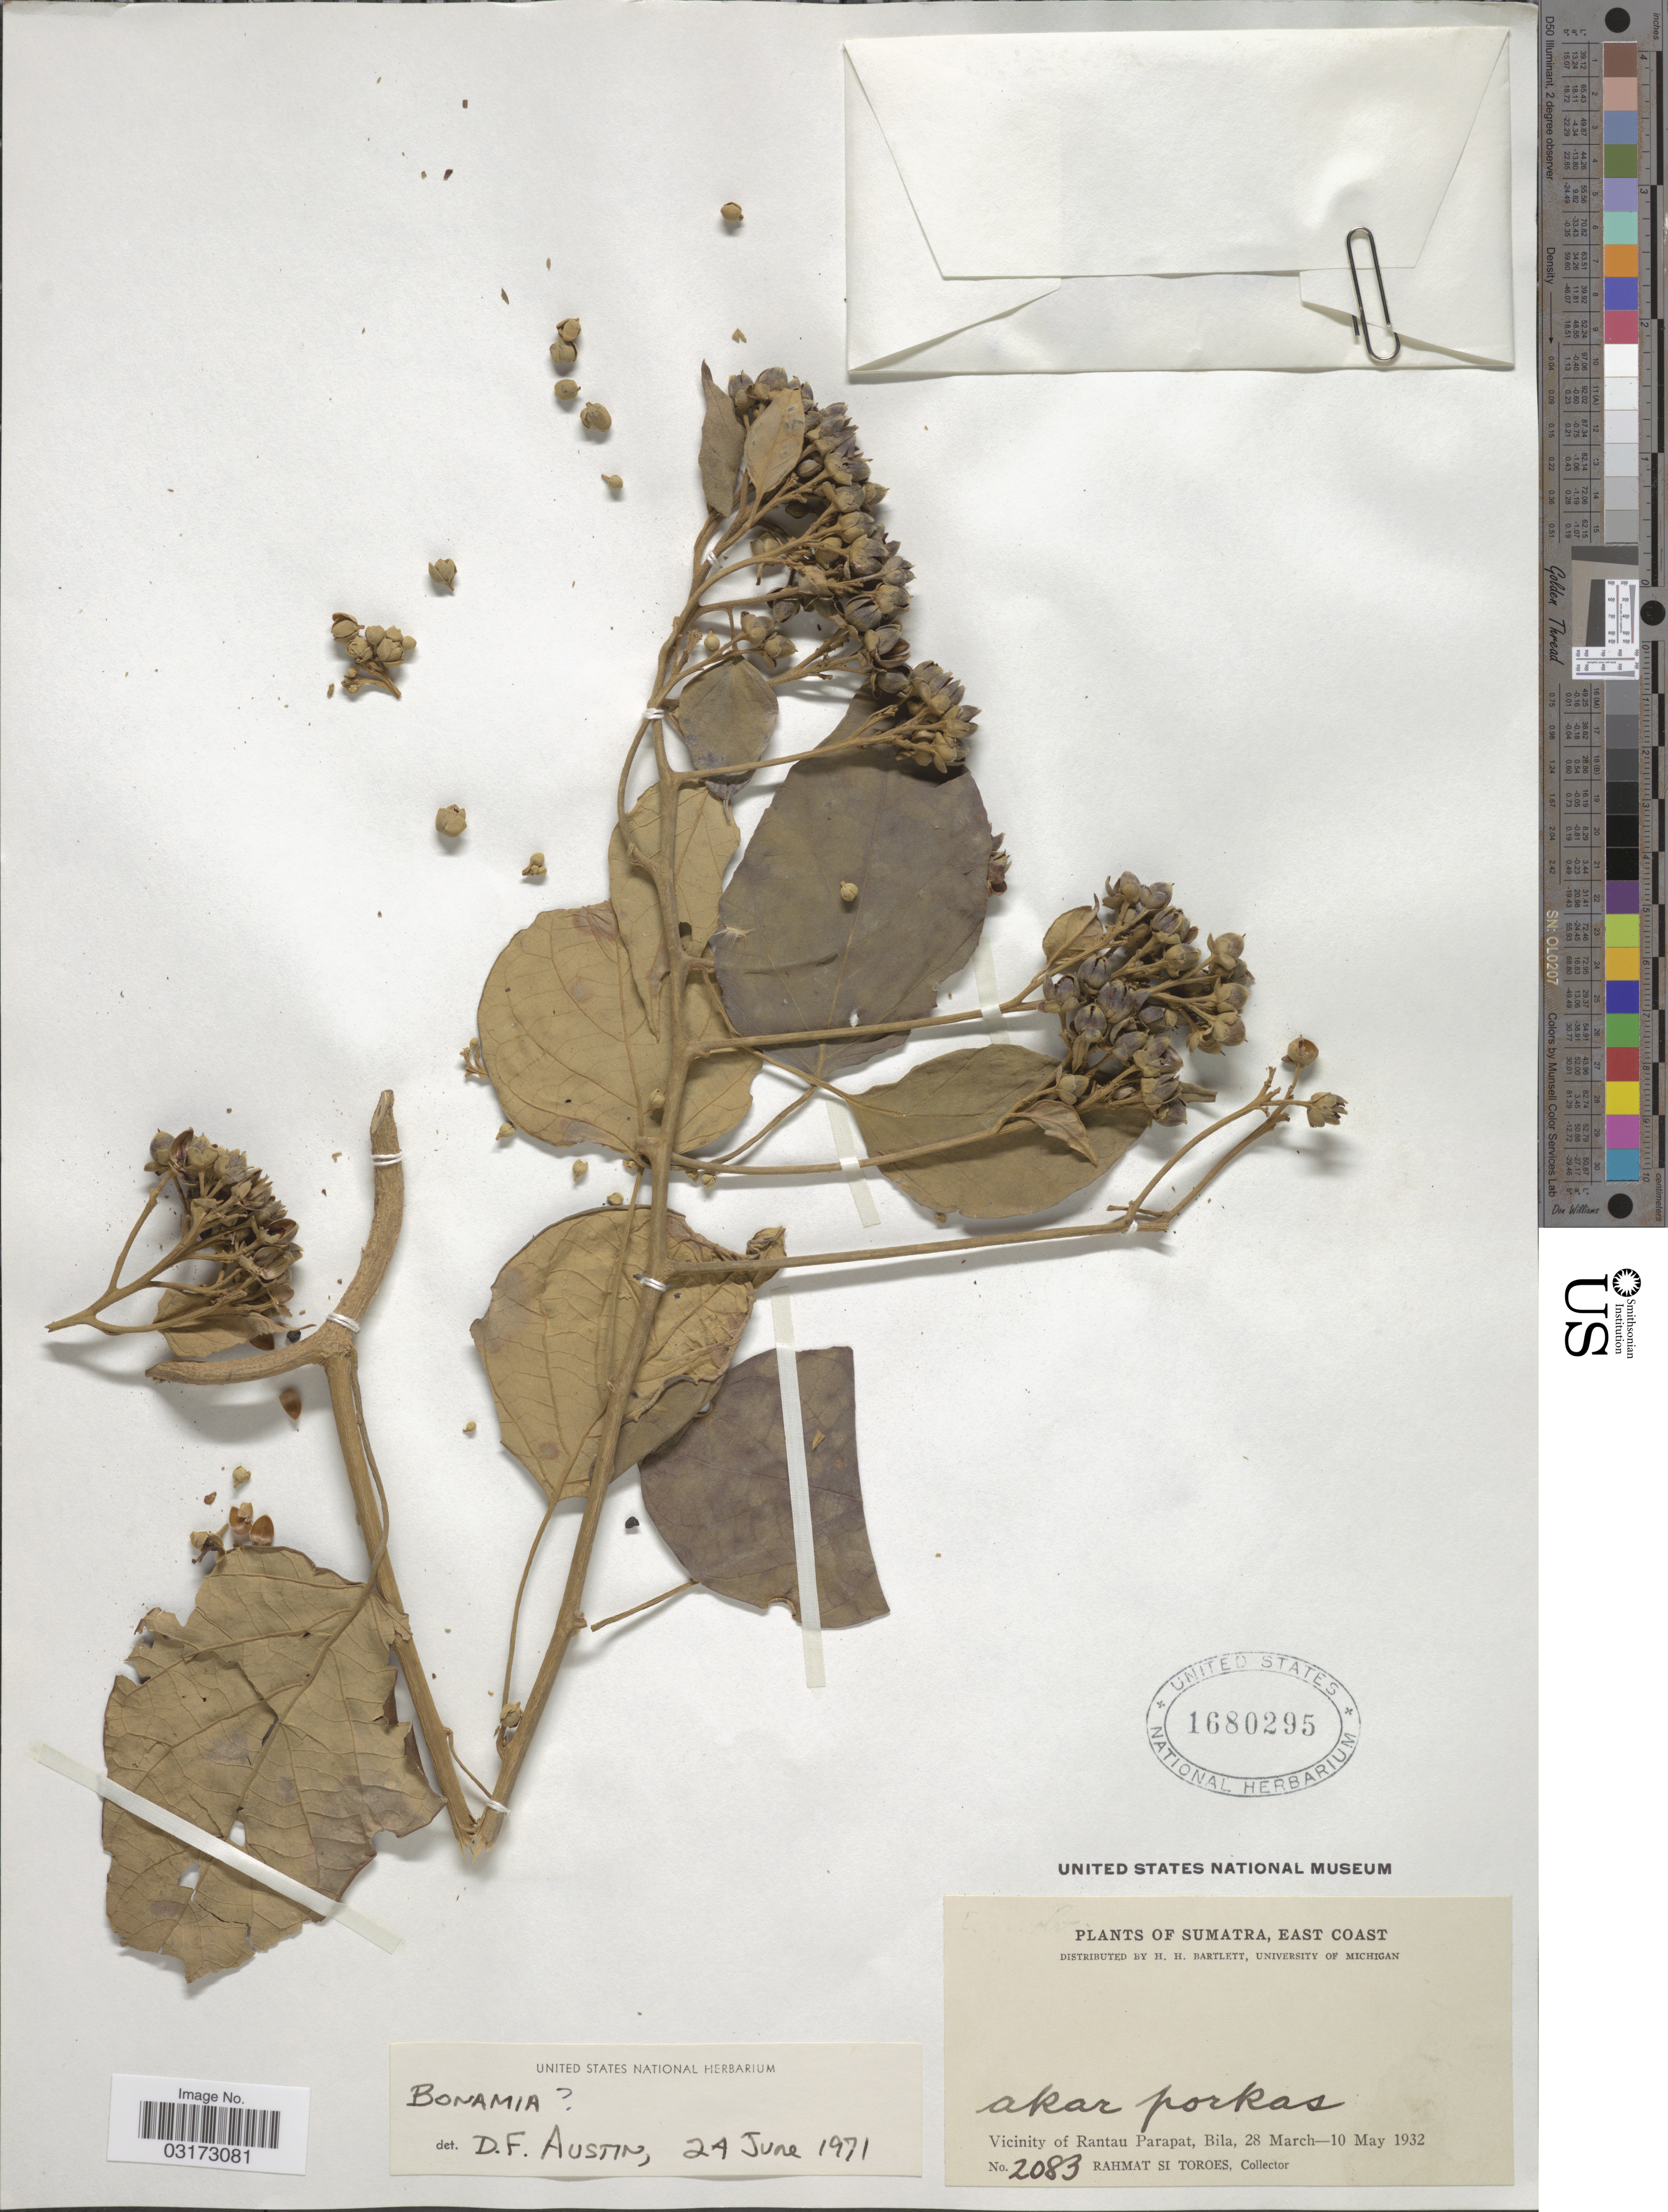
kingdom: Plantae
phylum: Tracheophyta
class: Magnoliopsida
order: Solanales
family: Convolvulaceae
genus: Bonamia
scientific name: Bonamia sp.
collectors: Rahmat Si Boeea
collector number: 2083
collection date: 1932-03-28/1932-05-10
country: Indonesia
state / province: Sumatra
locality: East Coast. Vicinity of Rantau Parapat, Bila.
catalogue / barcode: US 1680295